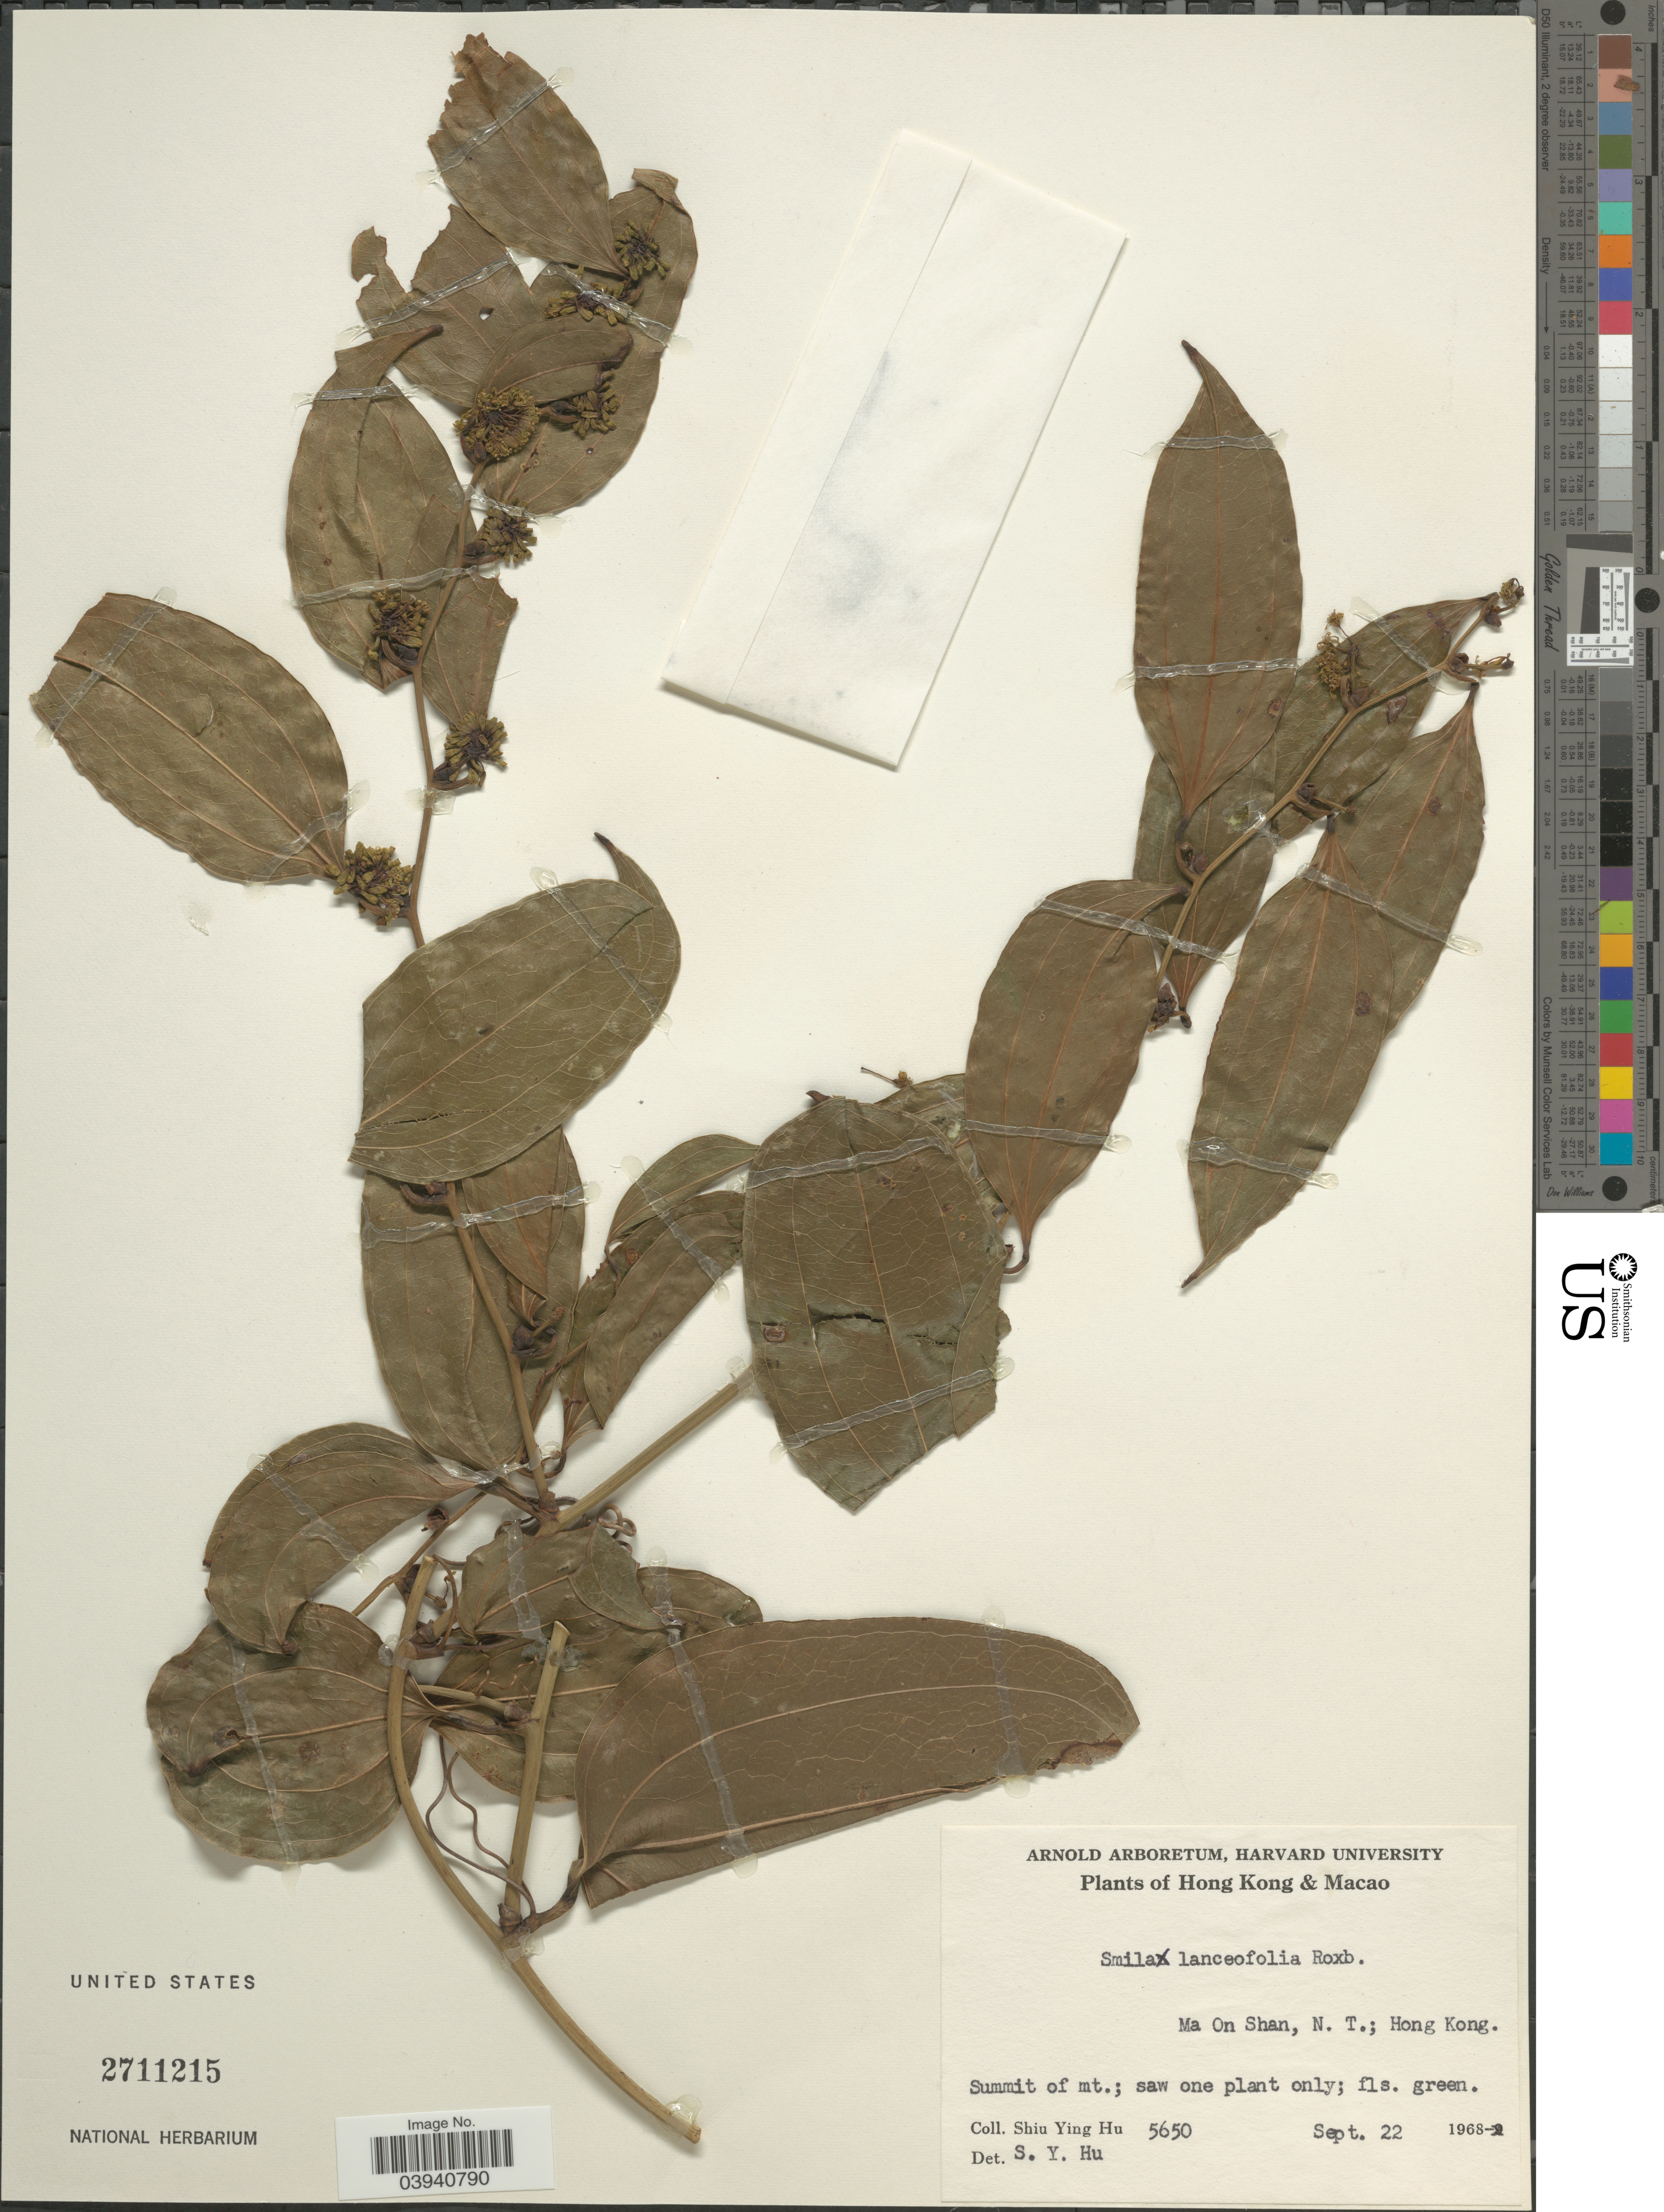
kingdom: Plantae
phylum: Tracheophyta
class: Liliopsida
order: Liliales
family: Smilacaceae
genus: Smilax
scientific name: Smilax lanceifolia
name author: Roxb.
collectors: S. Y. Hu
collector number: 5650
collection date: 1968-09-22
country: China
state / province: Hong Kong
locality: Ma On Shan, N. T. Summit of mt.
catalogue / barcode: US 2711215